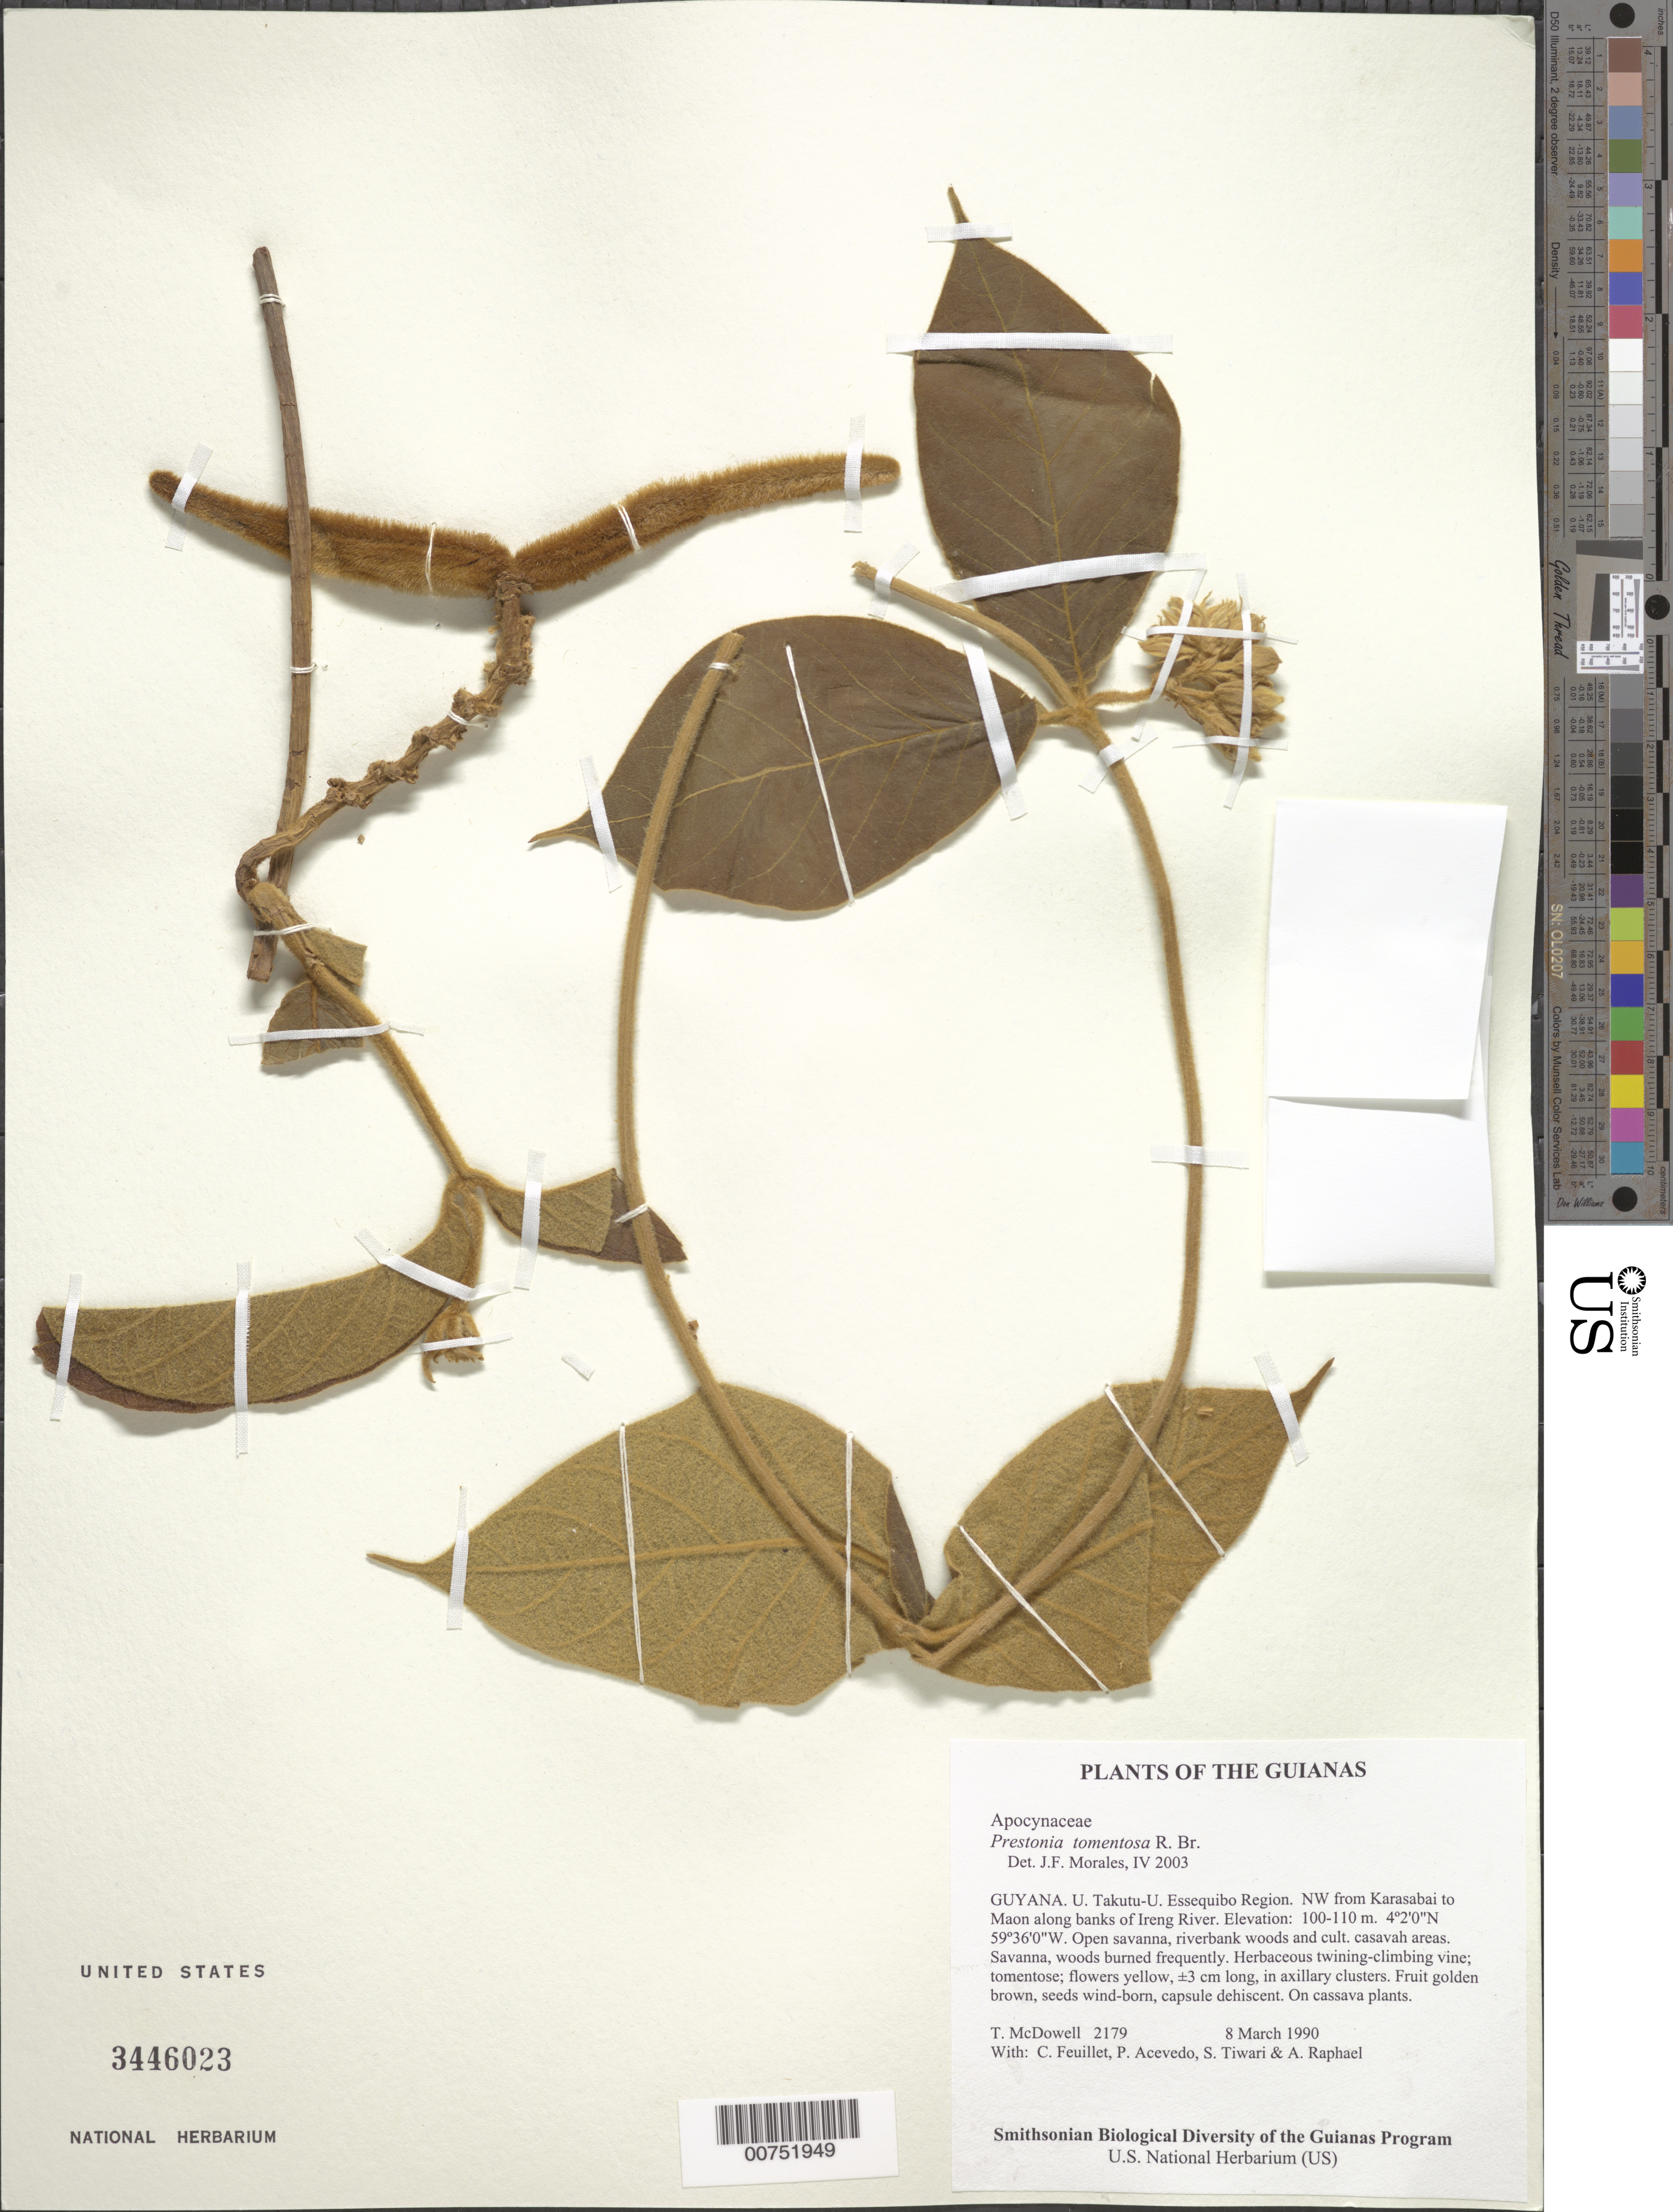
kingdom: Plantae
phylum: Tracheophyta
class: Magnoliopsida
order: Gentianales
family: Apocynaceae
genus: Prestonia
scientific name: Prestonia tomentosa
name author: R. Br.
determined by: Morales, J. F.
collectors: T. McDowell, C. Feuillet, P. Acevedo-Rodr., S. Tiwari & A. Raphael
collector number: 2179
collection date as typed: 8 March 1990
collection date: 1990-03-08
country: Guyana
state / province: U. Takutu-U. Essequibo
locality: NW from Karasabai to Maon along banks of Ireng River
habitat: Open savanna, riverbank woods and cultivated cassava areas. Savanna and woods burned frequently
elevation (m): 100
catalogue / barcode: US 3446023